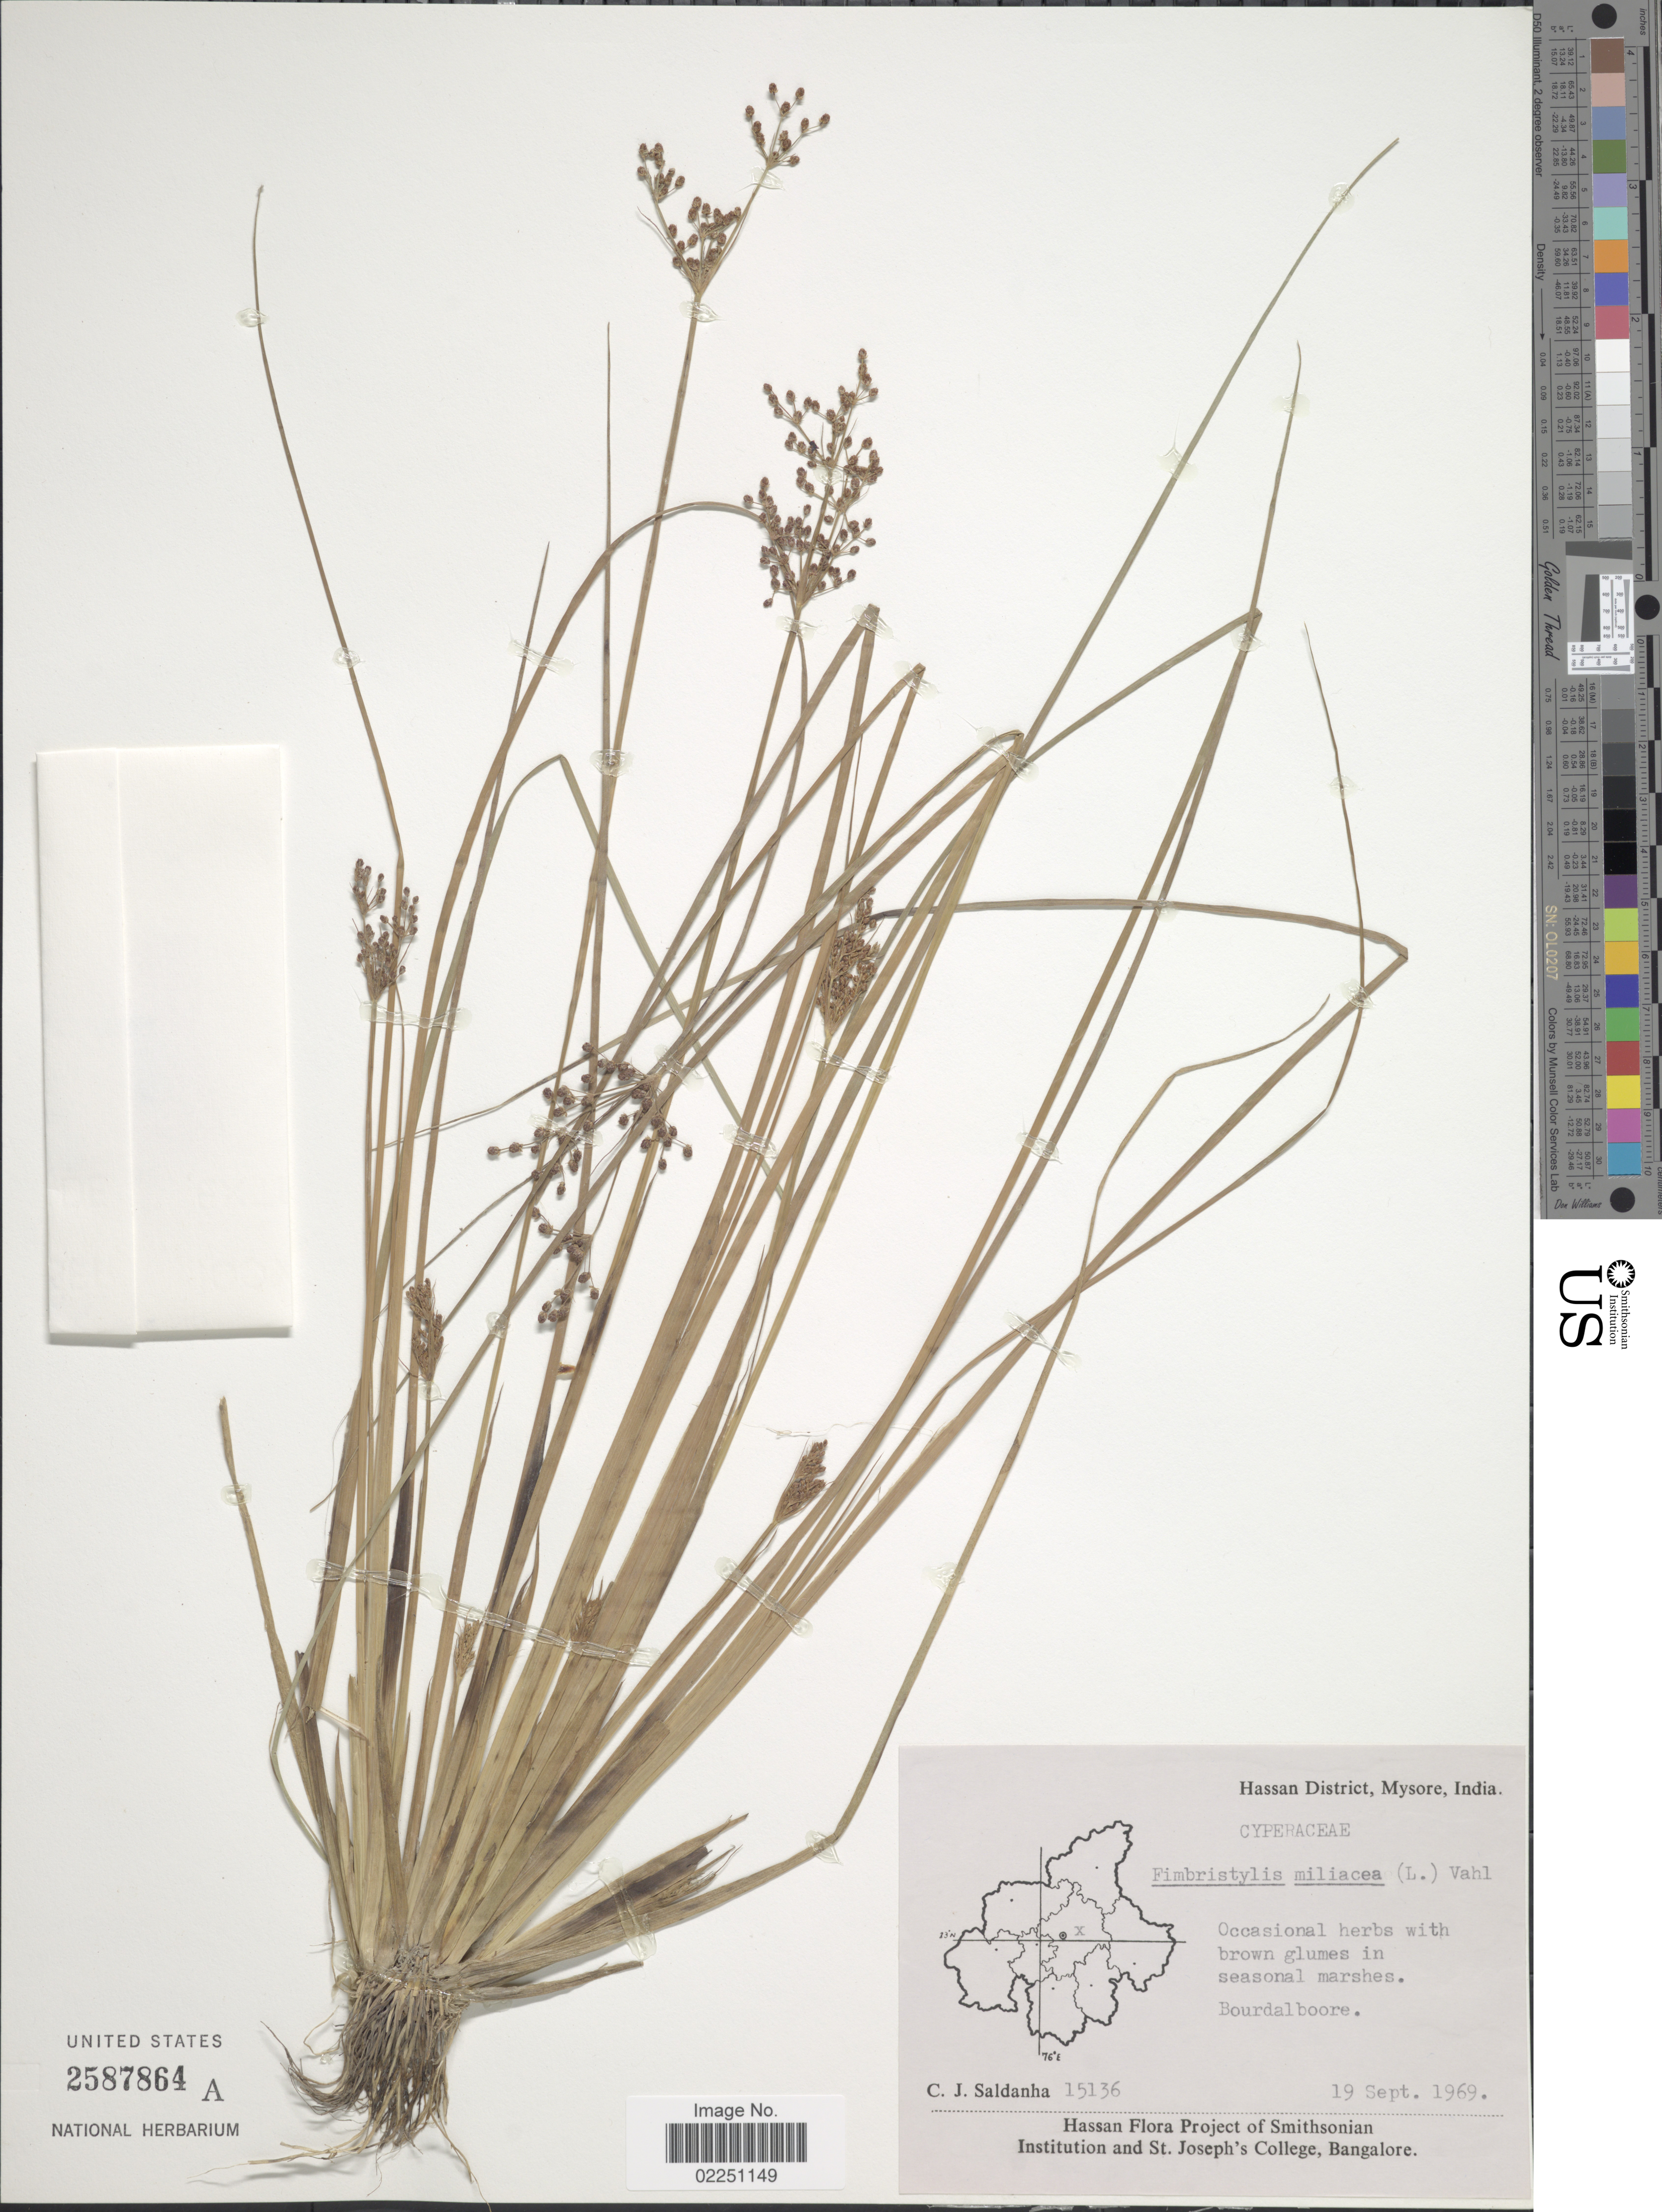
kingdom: Plantae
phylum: Tracheophyta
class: Liliopsida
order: Poales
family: Cyperaceae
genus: Fimbristylis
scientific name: Fimbristylis littoralis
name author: Gaudich.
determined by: Strong, M. T., (US), Smithsonian Institution - National Museum of Natural History (UNITED STATES)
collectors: C. J. Saldanha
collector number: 15136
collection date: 1969-09-10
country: India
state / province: Karnataka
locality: Hassan District, Mysore. Bourdal boore.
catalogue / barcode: US 2587864A